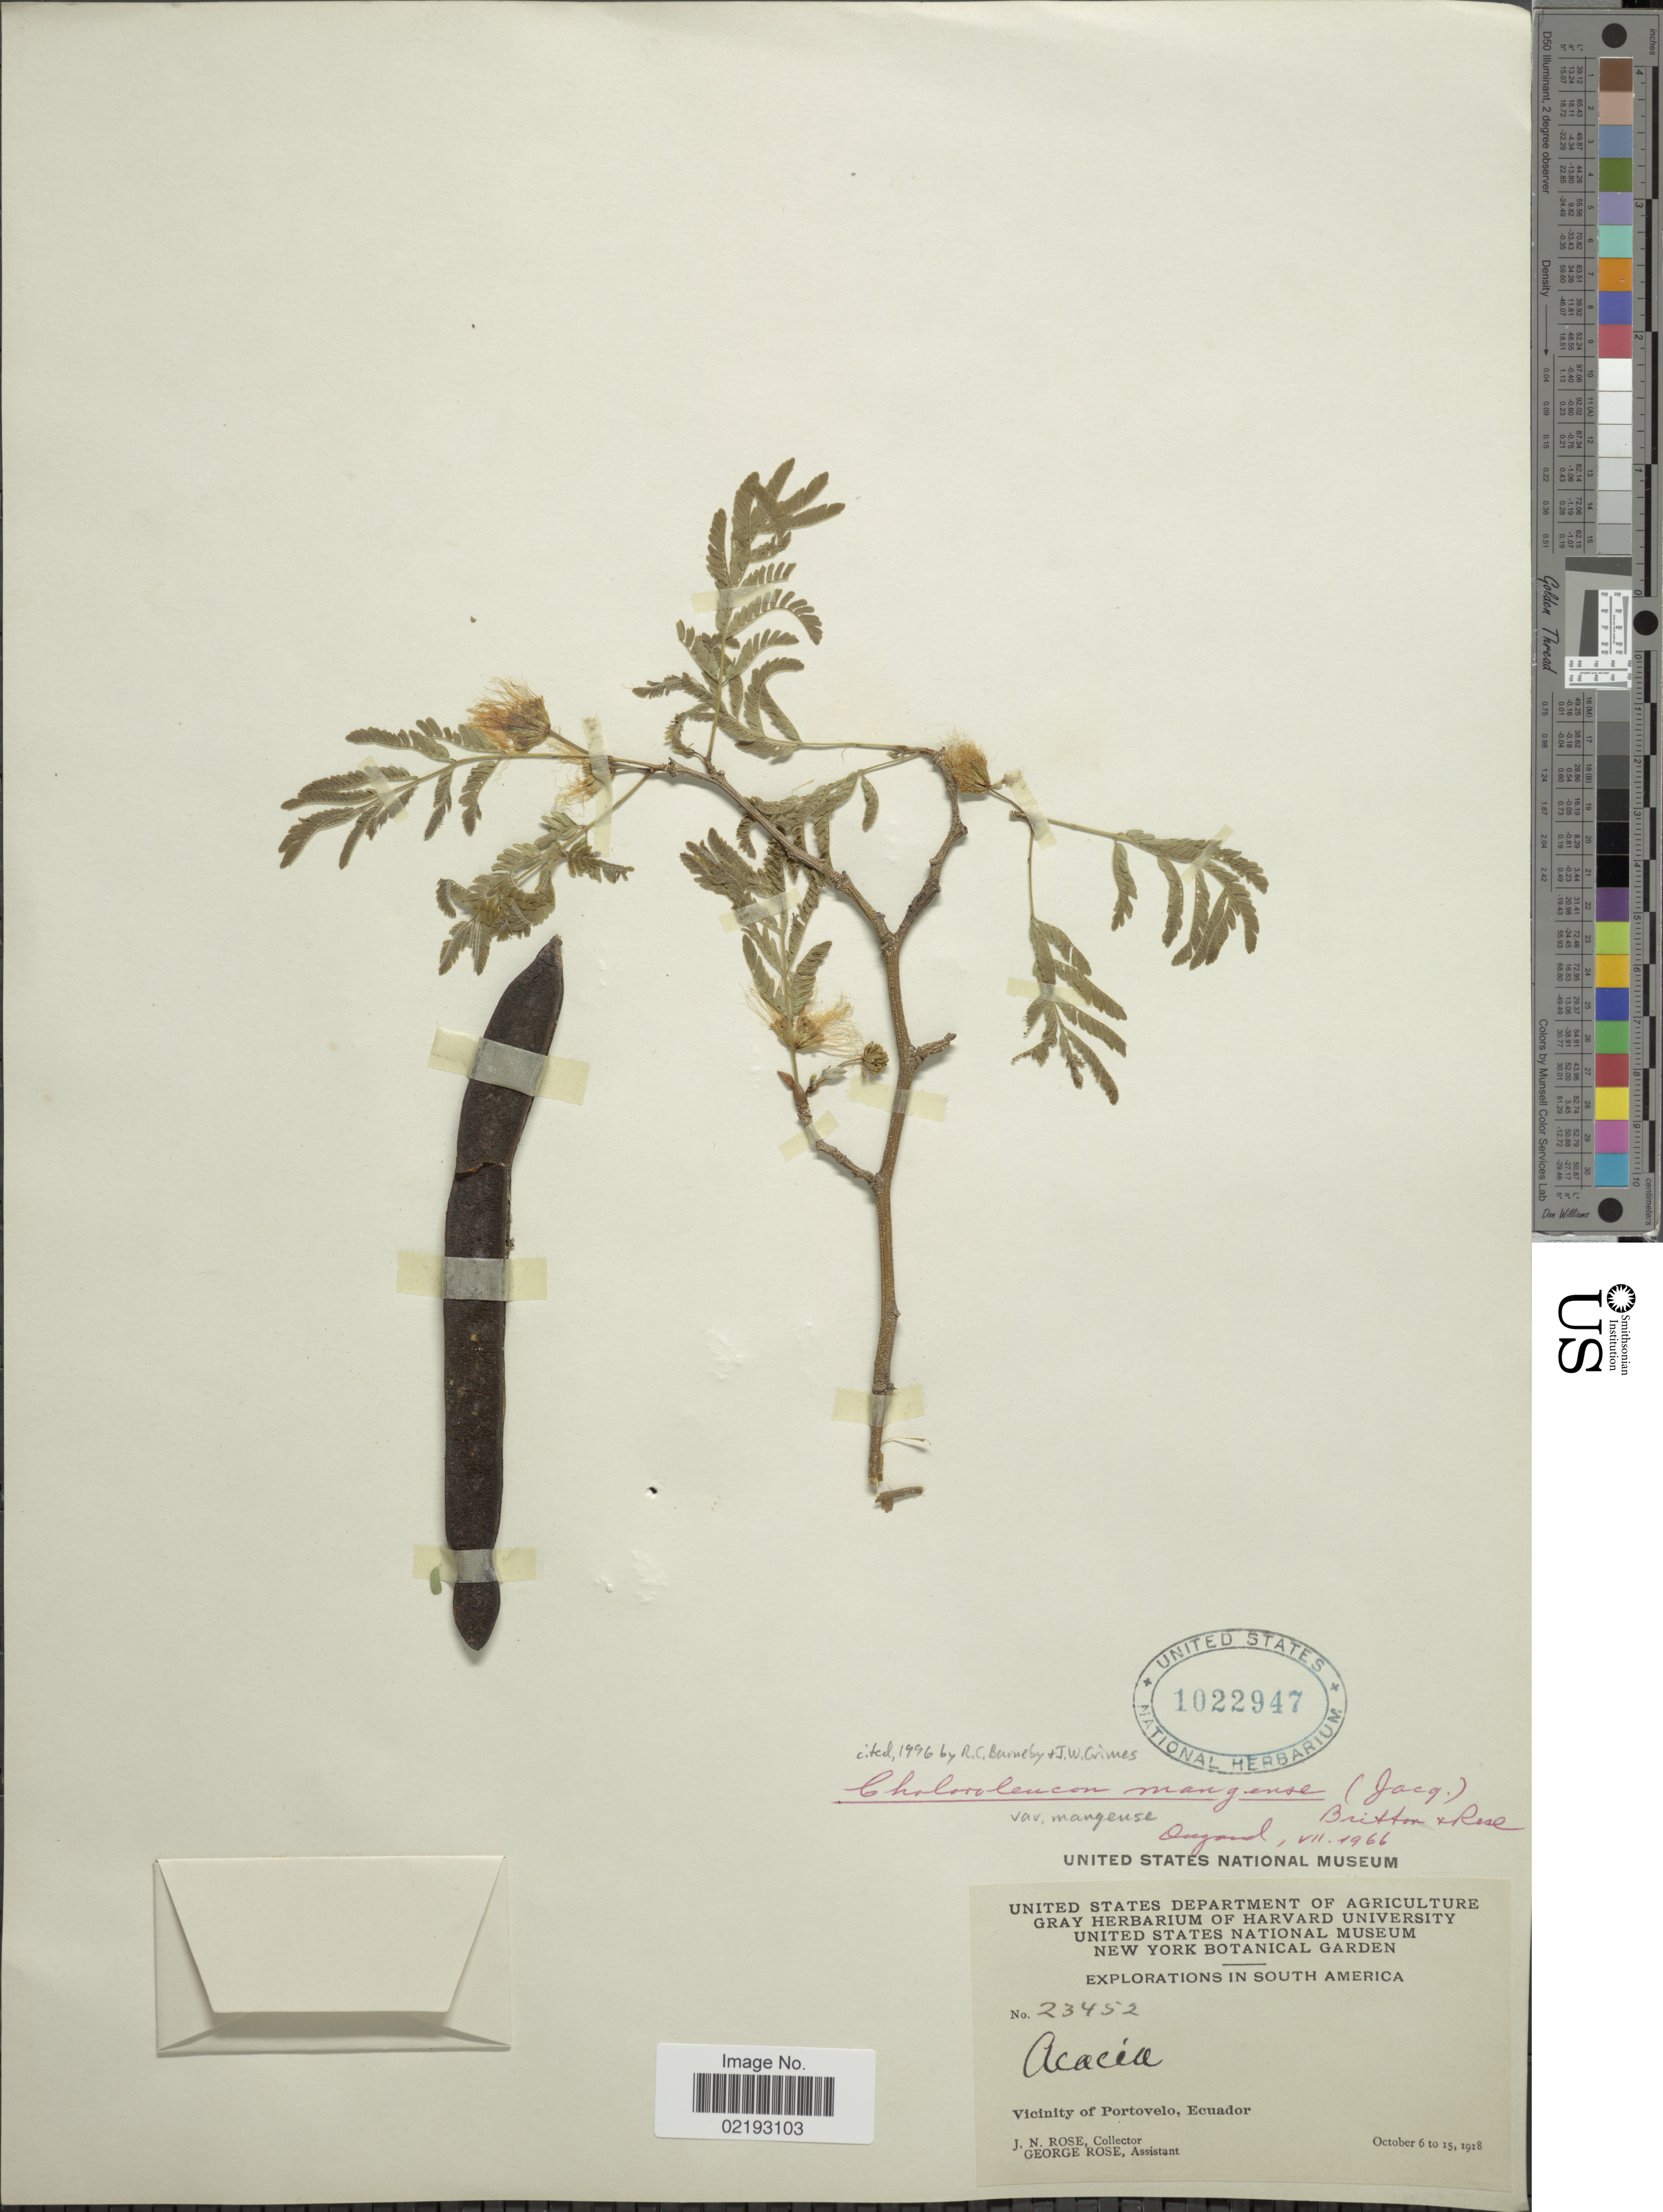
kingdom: Plantae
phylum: Tracheophyta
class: Magnoliopsida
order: Fabales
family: Fabaceae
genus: Chloroleucon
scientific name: Chloroleucon mangense var. mangense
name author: (Jacq.) Britton & Rose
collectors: J. N. Rose & G. Rose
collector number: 23452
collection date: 1918-10-06/1918-10-15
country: Ecuador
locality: South America, Vicinity of Portovelo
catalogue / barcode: US 1022947